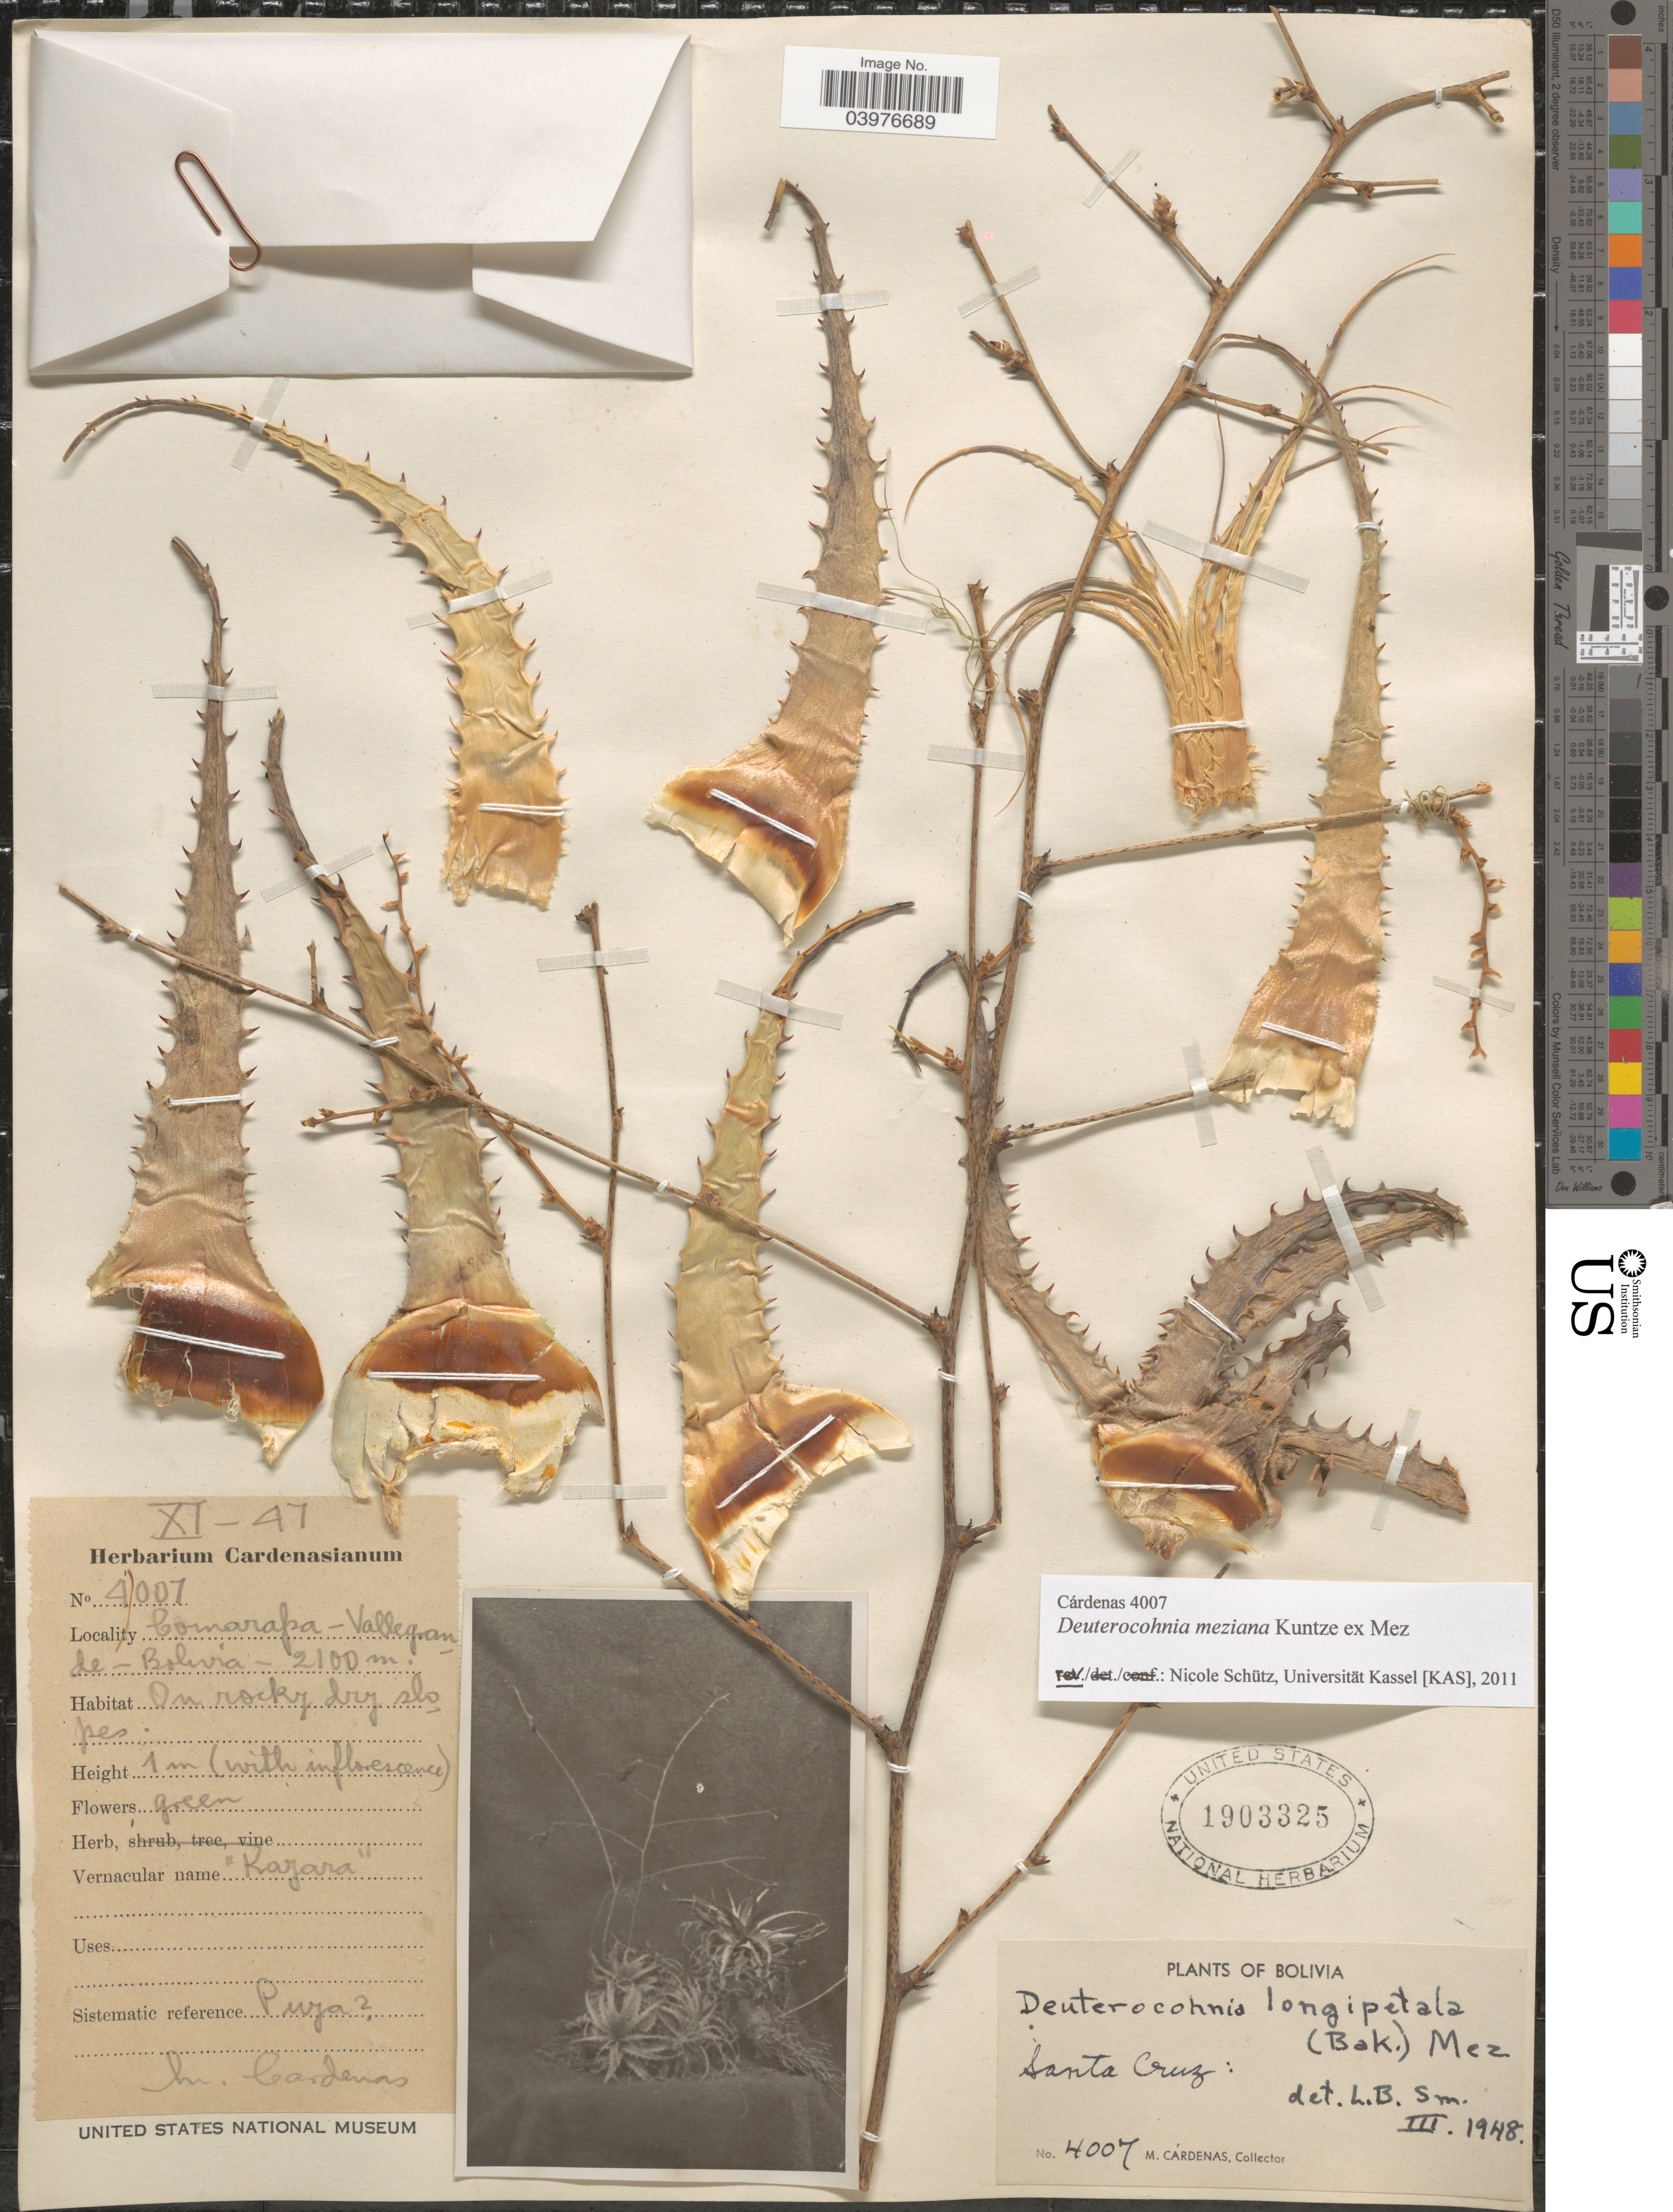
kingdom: Plantae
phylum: Tracheophyta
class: Liliopsida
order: Poales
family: Bromeliaceae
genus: Deuterocohnia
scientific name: Deuterocohnia meziana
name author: Kuntze ex Mez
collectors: M. Cárdenas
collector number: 4007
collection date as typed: Transcribed d/m/y: /11/47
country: Bolivia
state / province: Santa Cruz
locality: Comarapa- Vallegrande.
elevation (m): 2100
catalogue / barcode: US 1903325